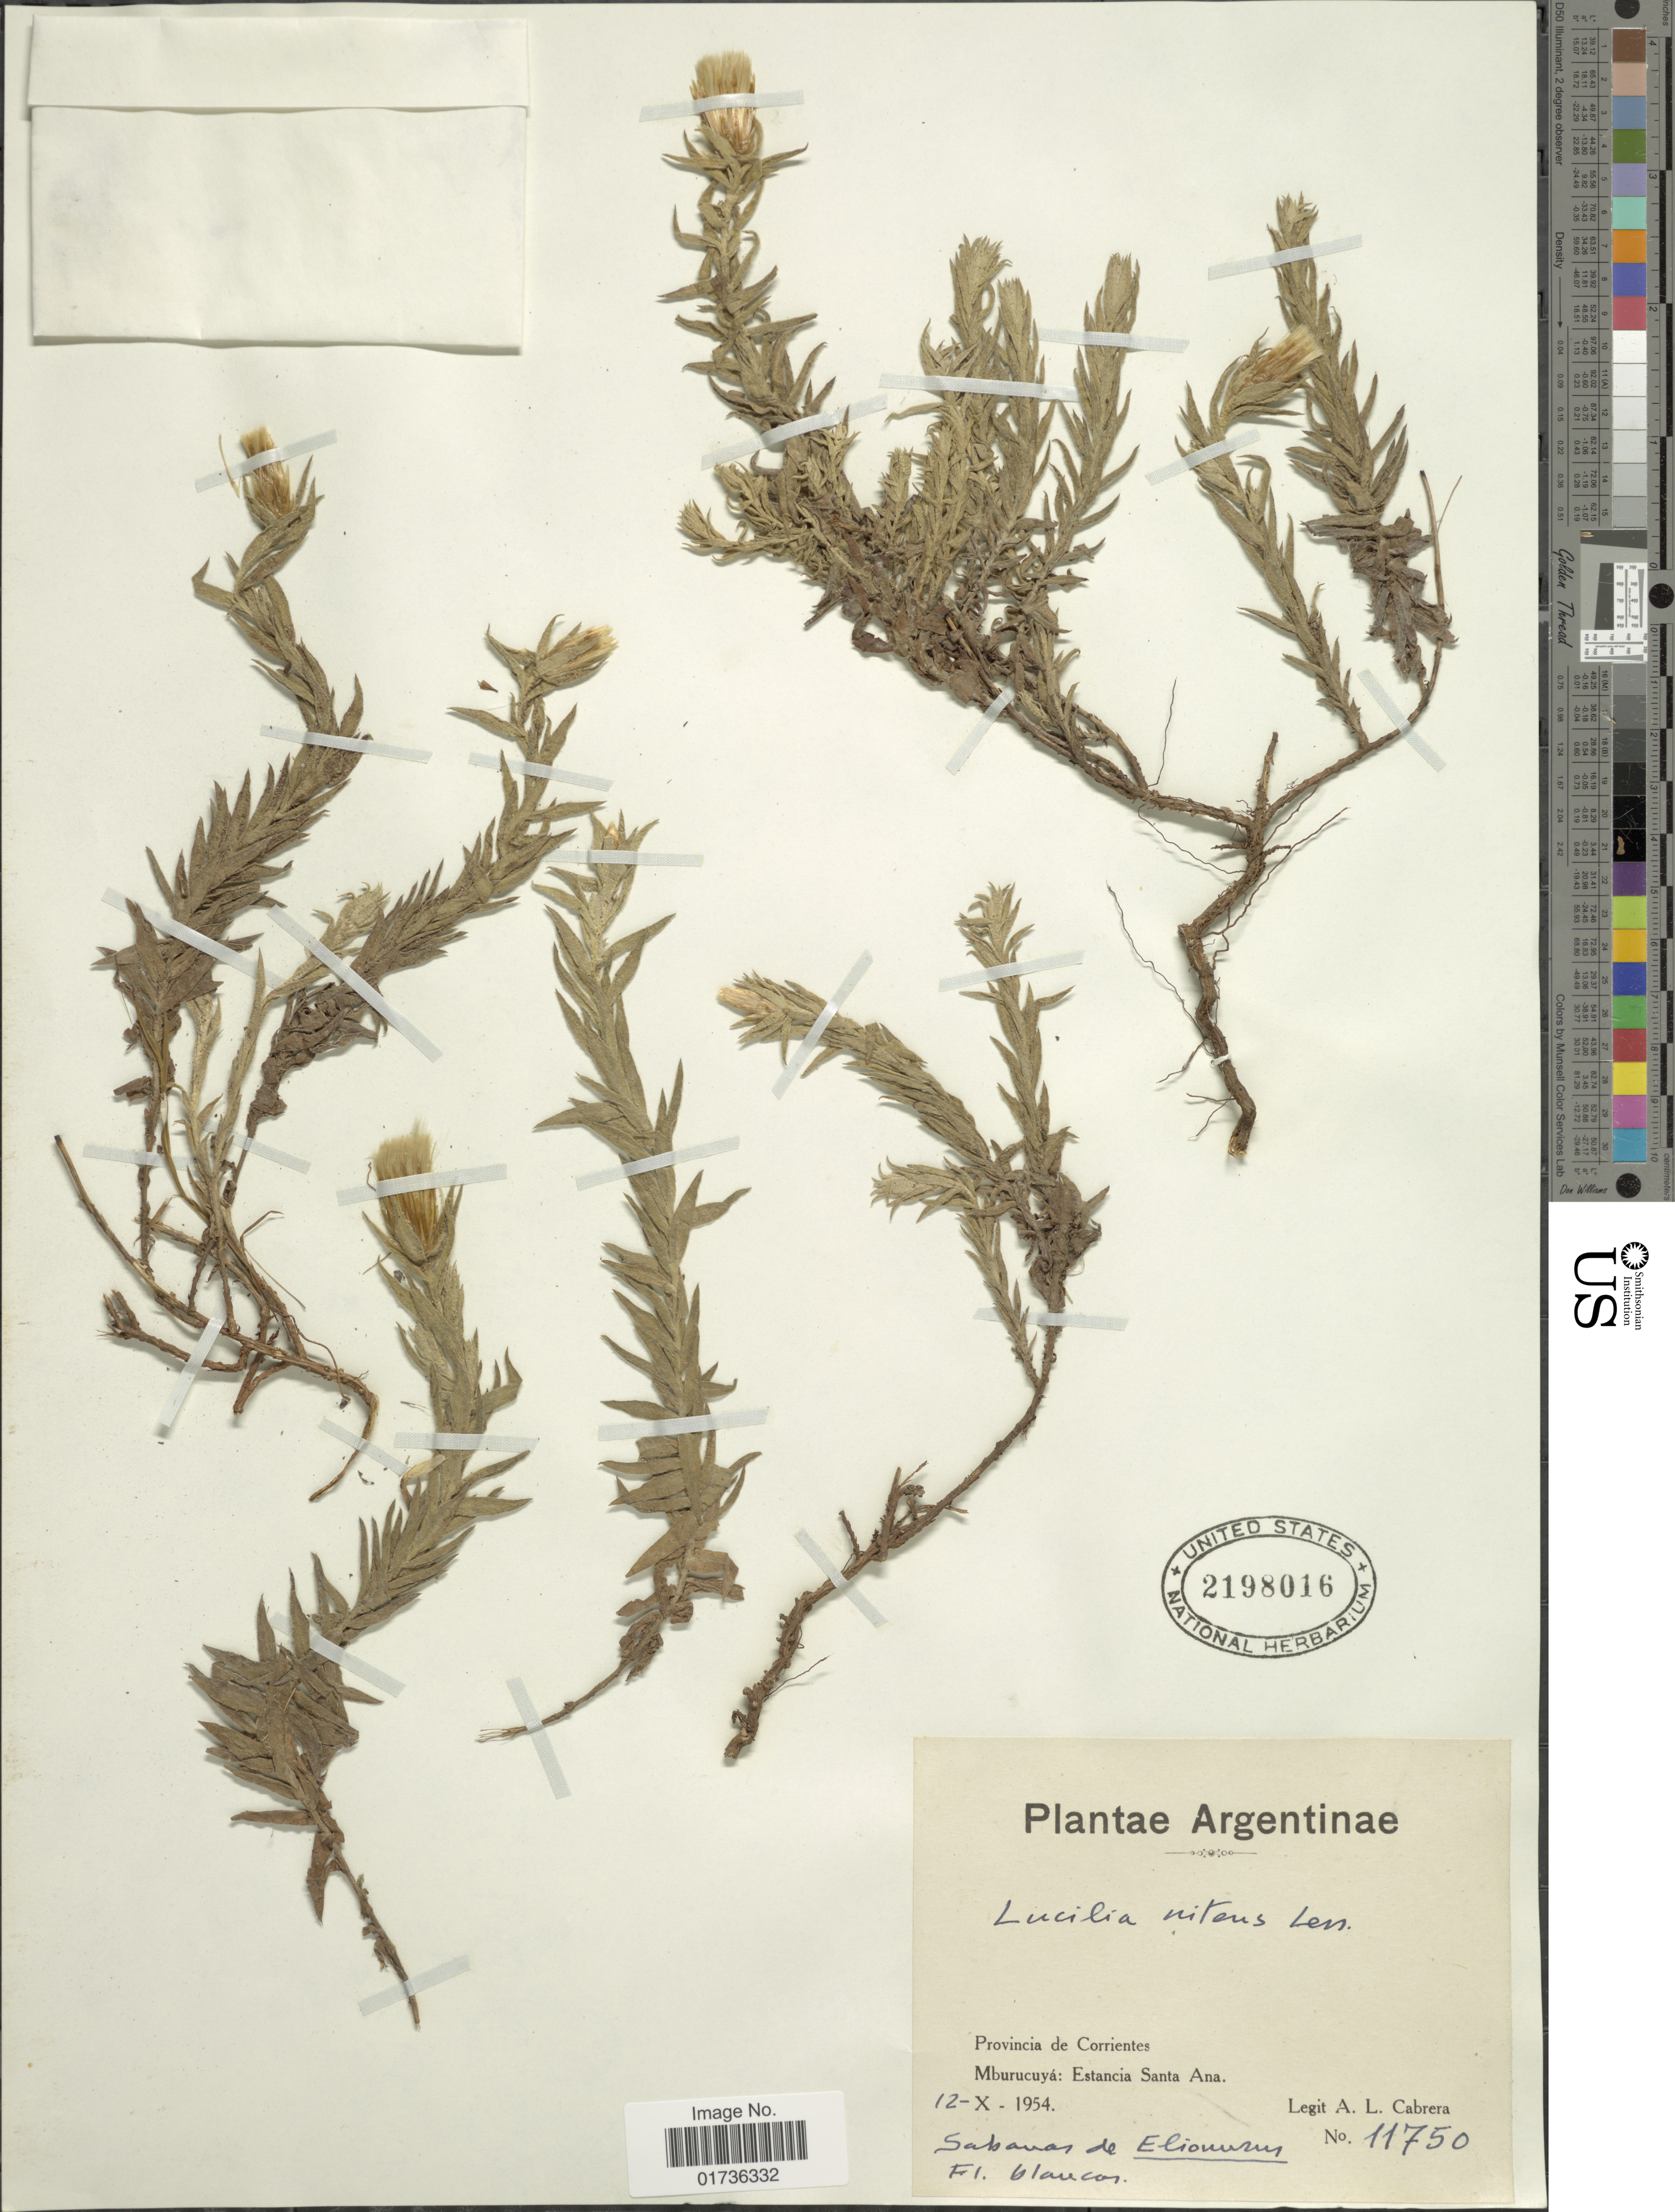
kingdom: Plantae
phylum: Tracheophyta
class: Magnoliopsida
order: Asterales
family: Asteraceae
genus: Lucilia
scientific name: Lucilia nitens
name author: Less.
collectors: A. L. Cabrera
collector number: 11750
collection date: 1954-10-12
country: Argentina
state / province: Corrientes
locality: Mburucuyá: Estancia Santa Ana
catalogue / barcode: US 2198016